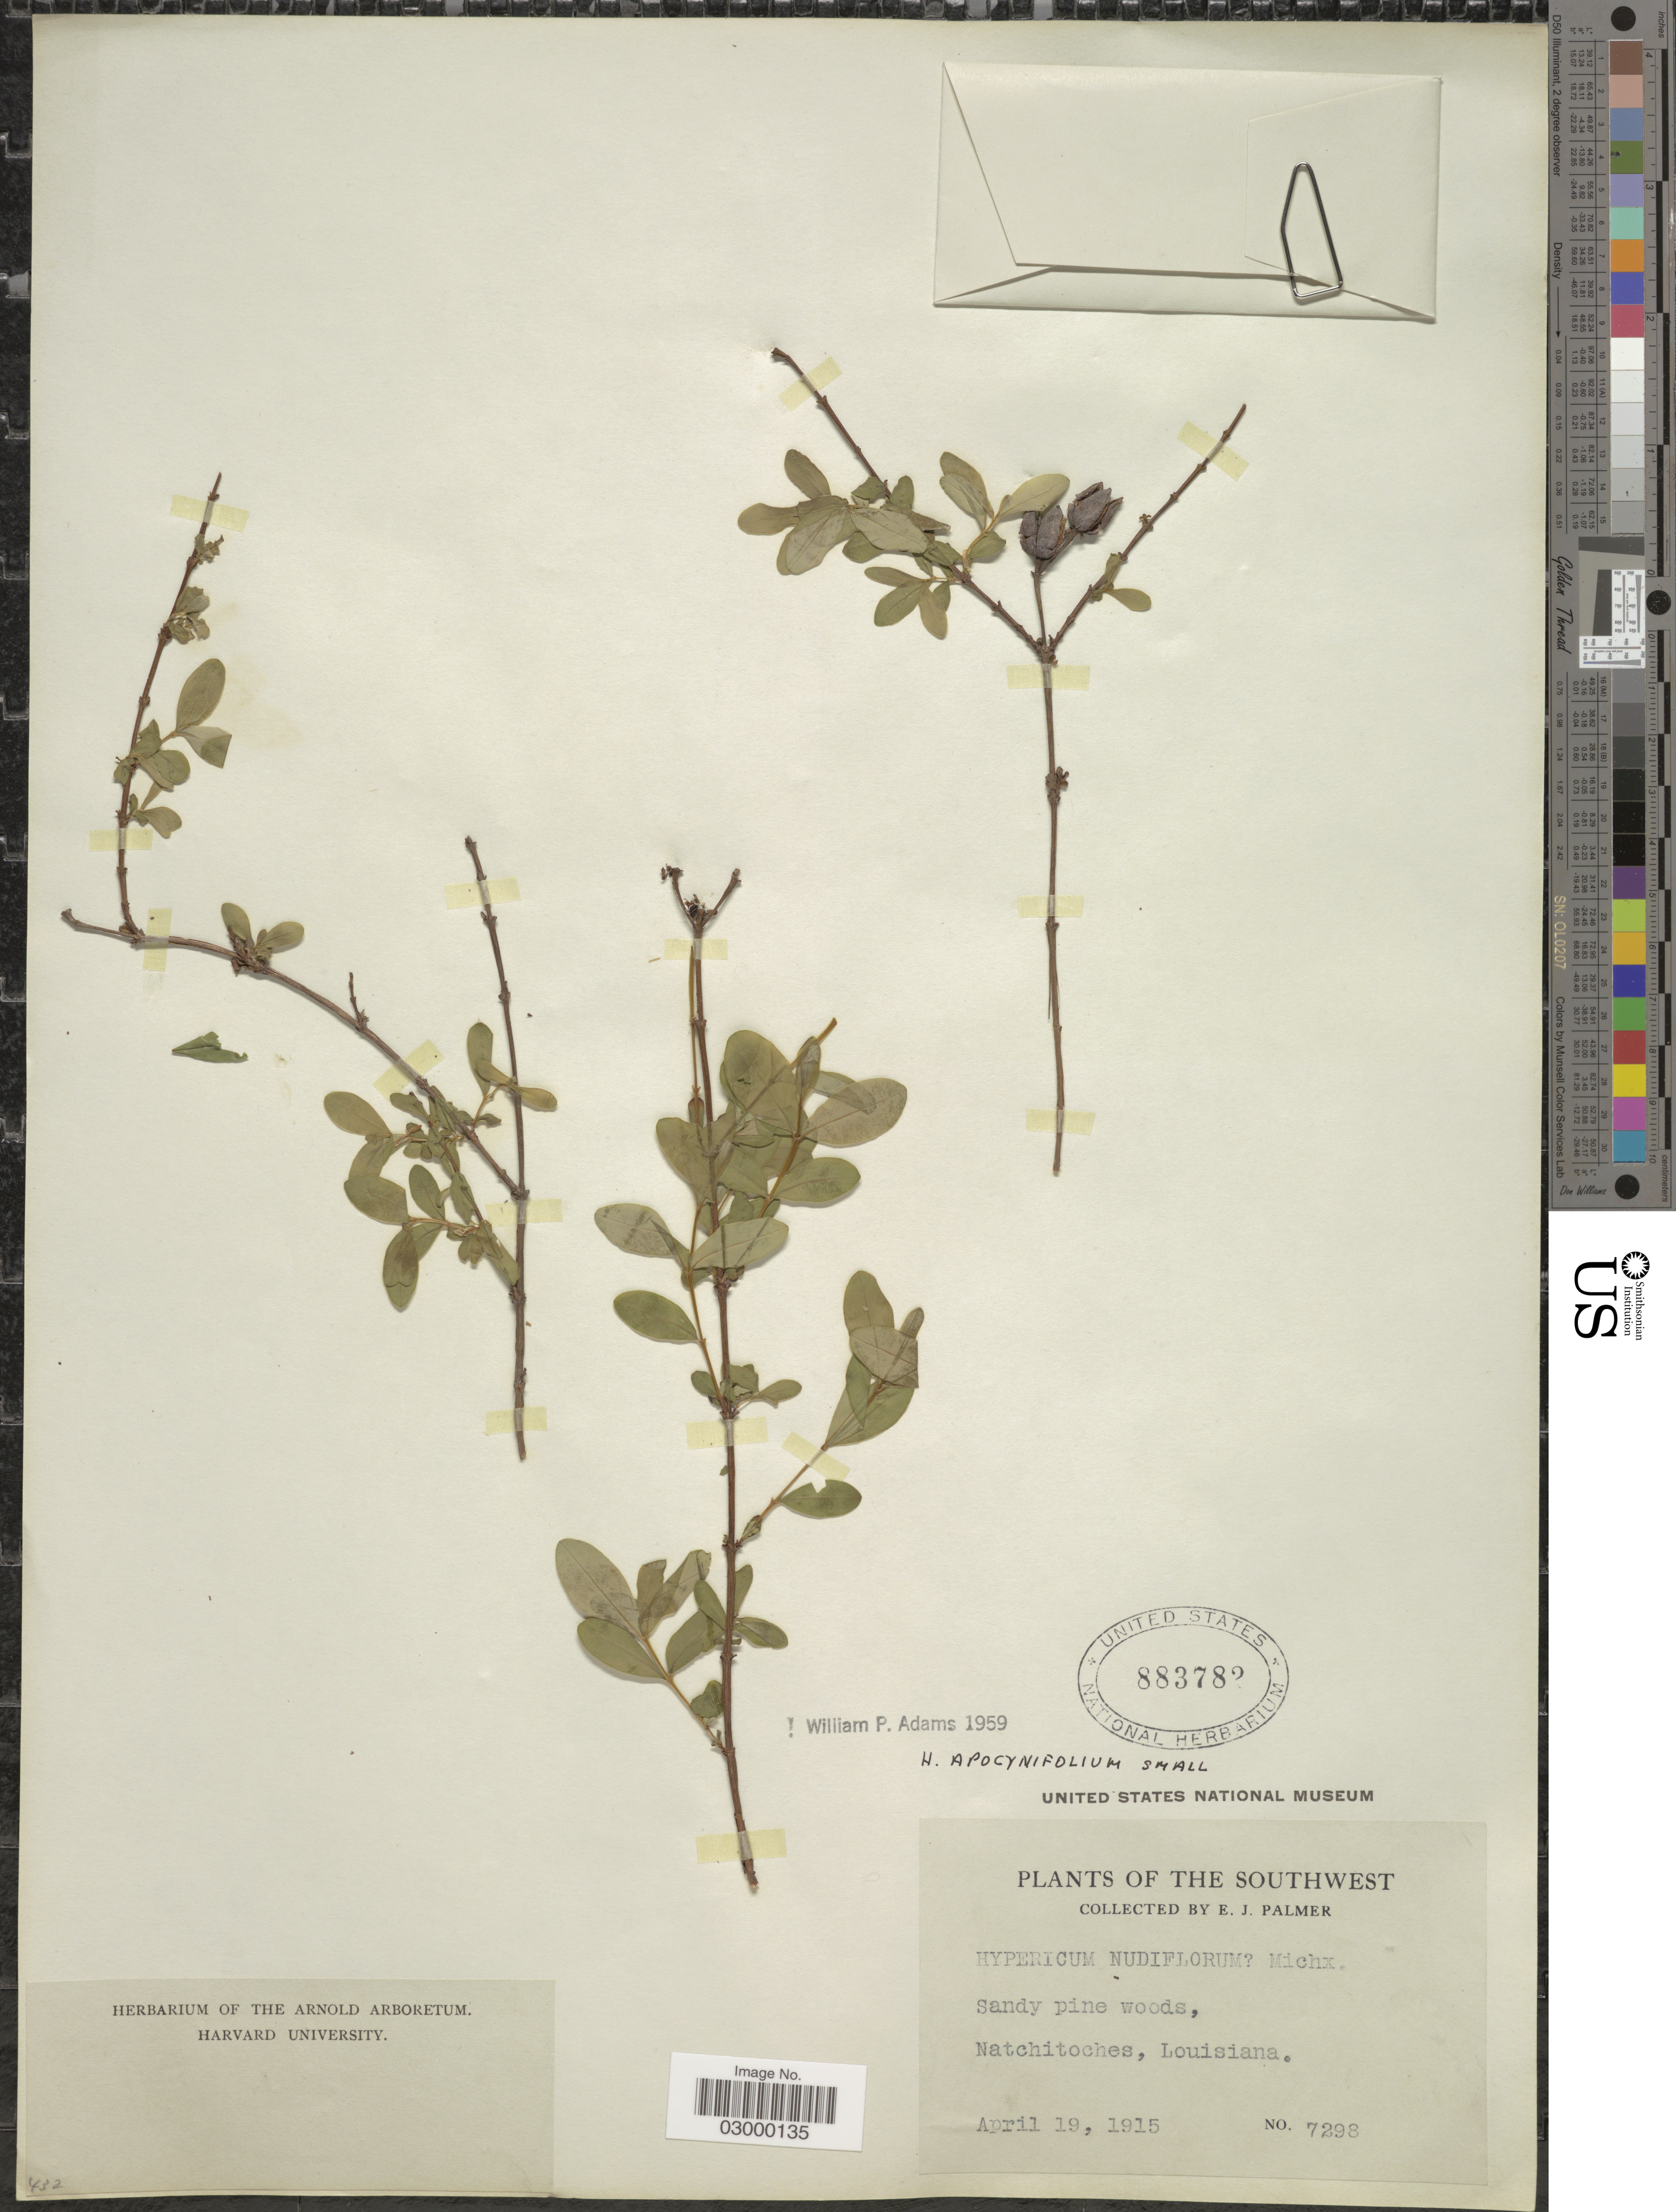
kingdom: Plantae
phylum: Tracheophyta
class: Magnoliopsida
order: Malpighiales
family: Hypericaceae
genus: Hypericum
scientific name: Hypericum apocynifolium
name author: Small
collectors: E. J. Palmer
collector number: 7298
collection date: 1915-04-19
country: United States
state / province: Louisiana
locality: The Southwest, Natchitoches.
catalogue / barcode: US 883782